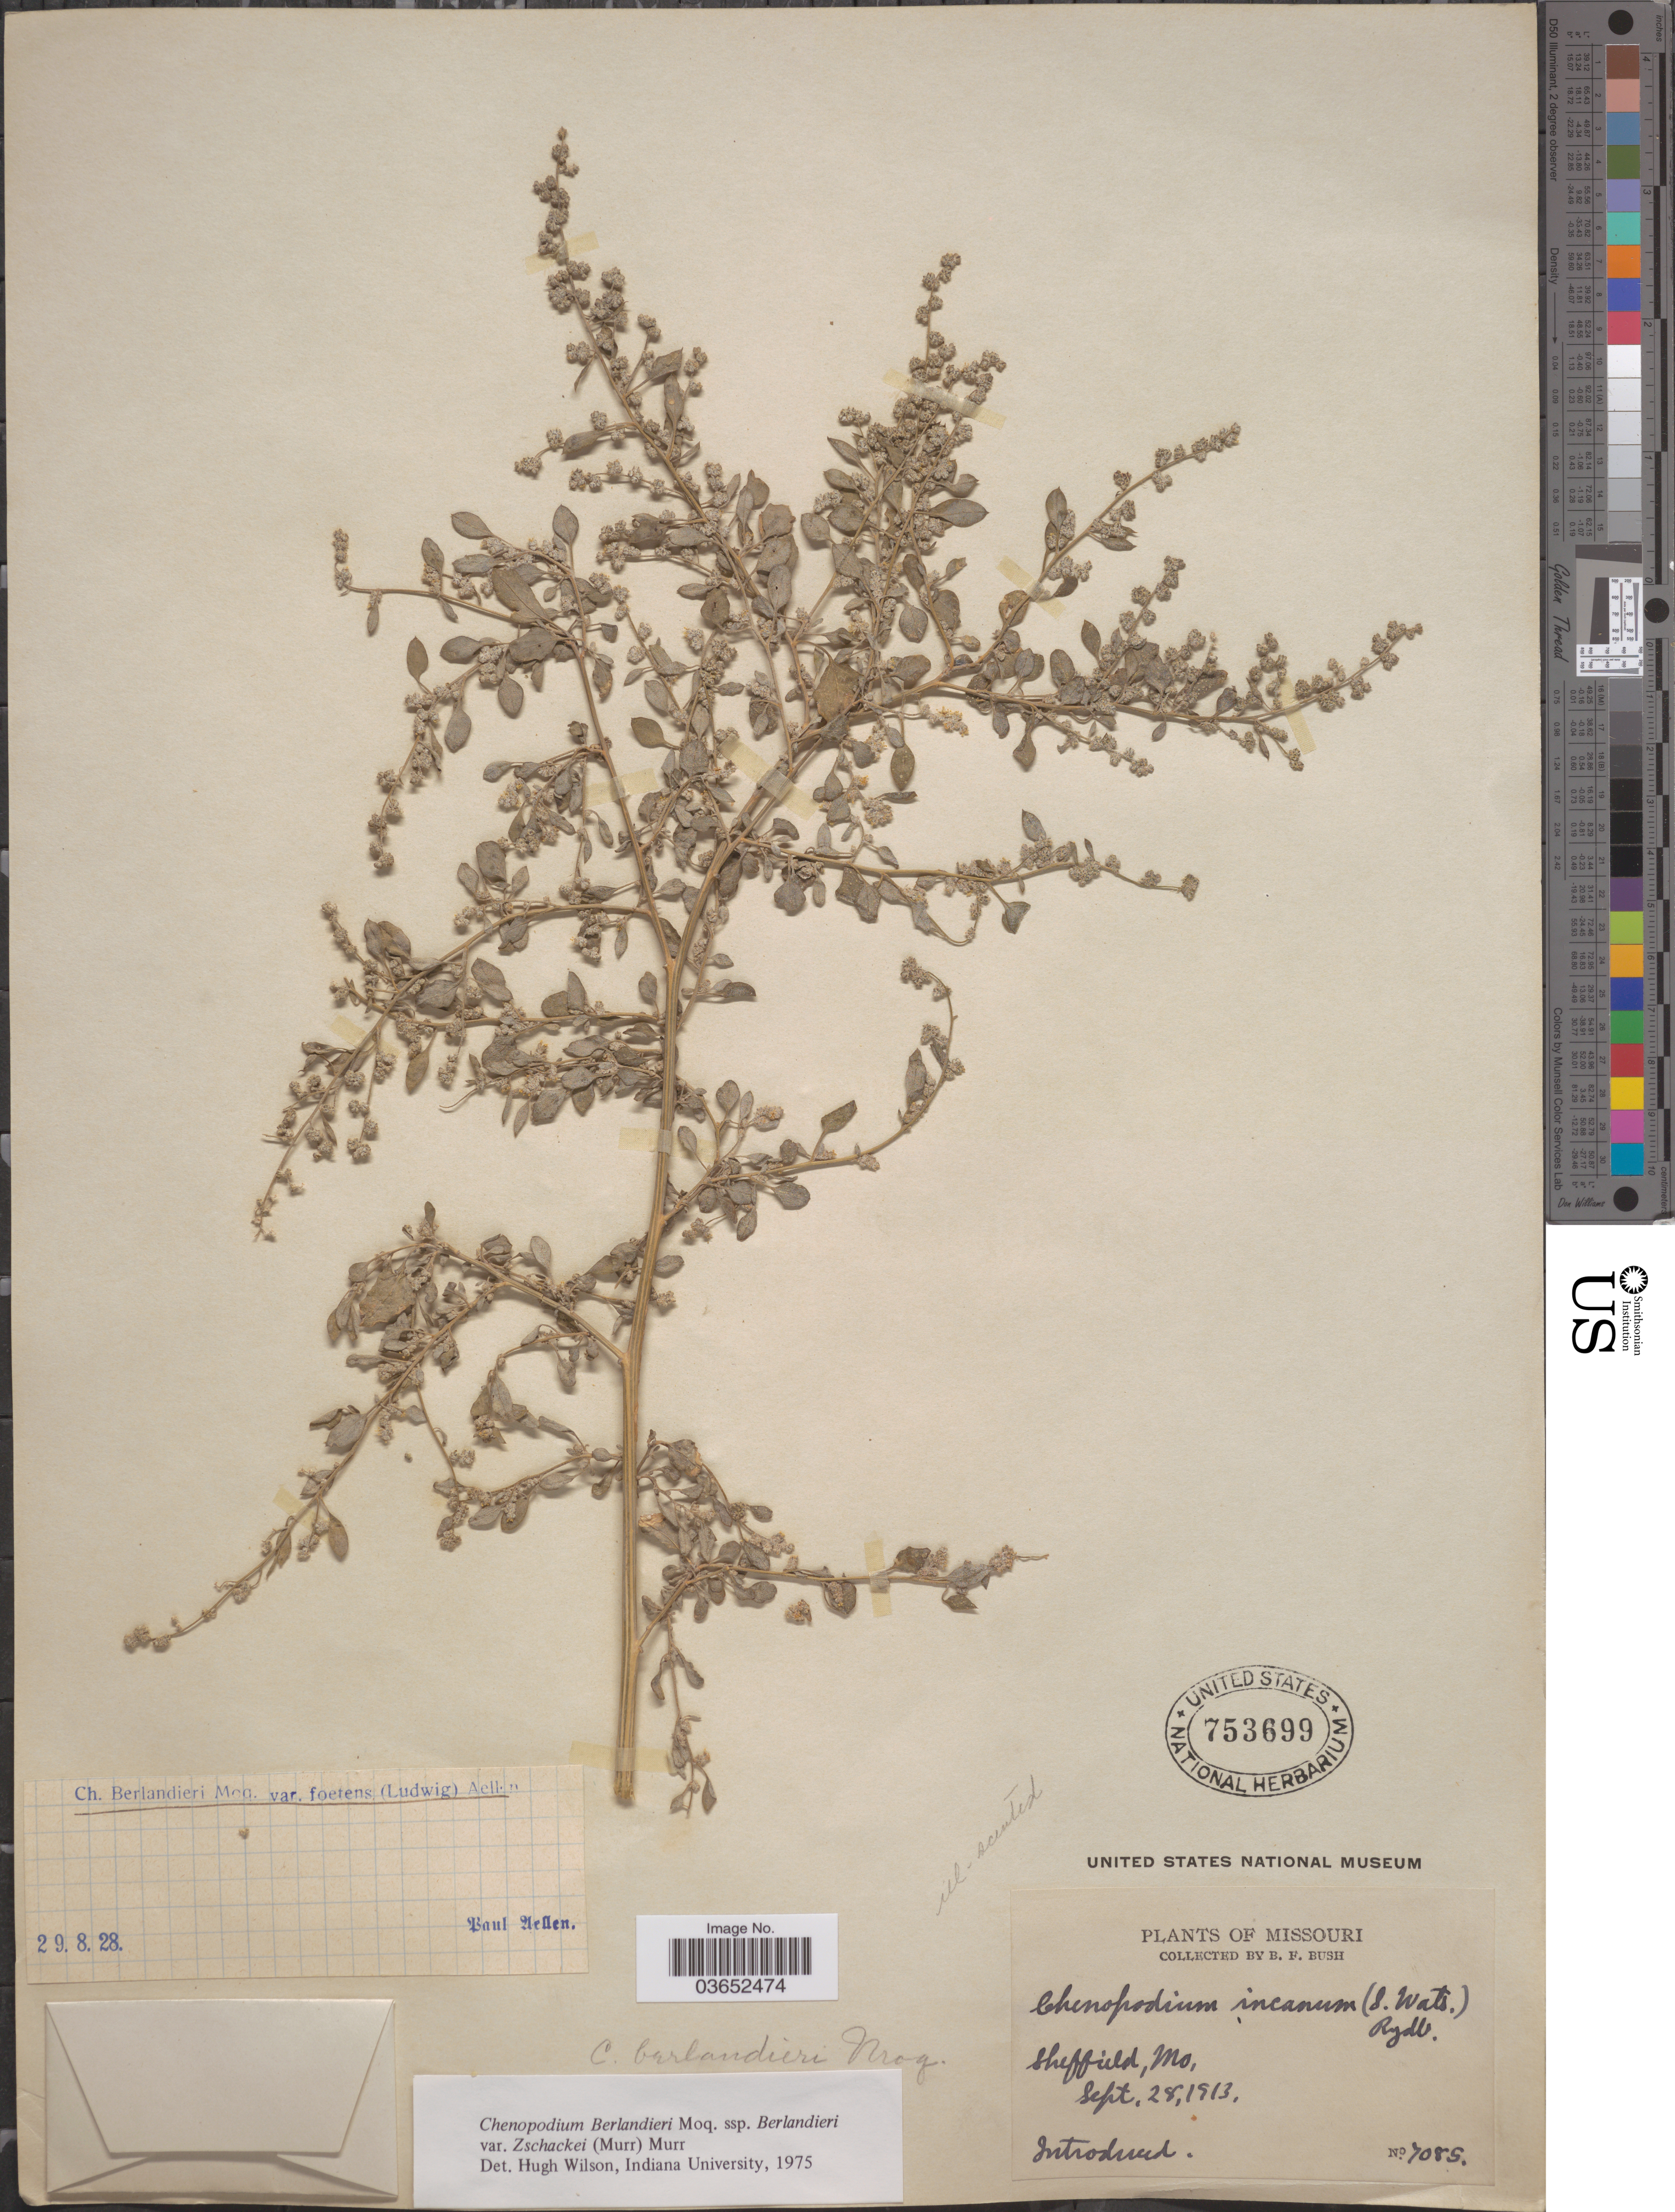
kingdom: Plantae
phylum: Tracheophyta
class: Magnoliopsida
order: Caryophyllales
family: Amaranthaceae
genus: Chenopodium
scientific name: Chenopodium berlandieri var. typicum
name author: A. Ludw. ex Graebn.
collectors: B. F. Bush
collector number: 7085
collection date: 1913-09-28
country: United States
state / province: Missouri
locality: Sheffield.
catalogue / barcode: US 753699